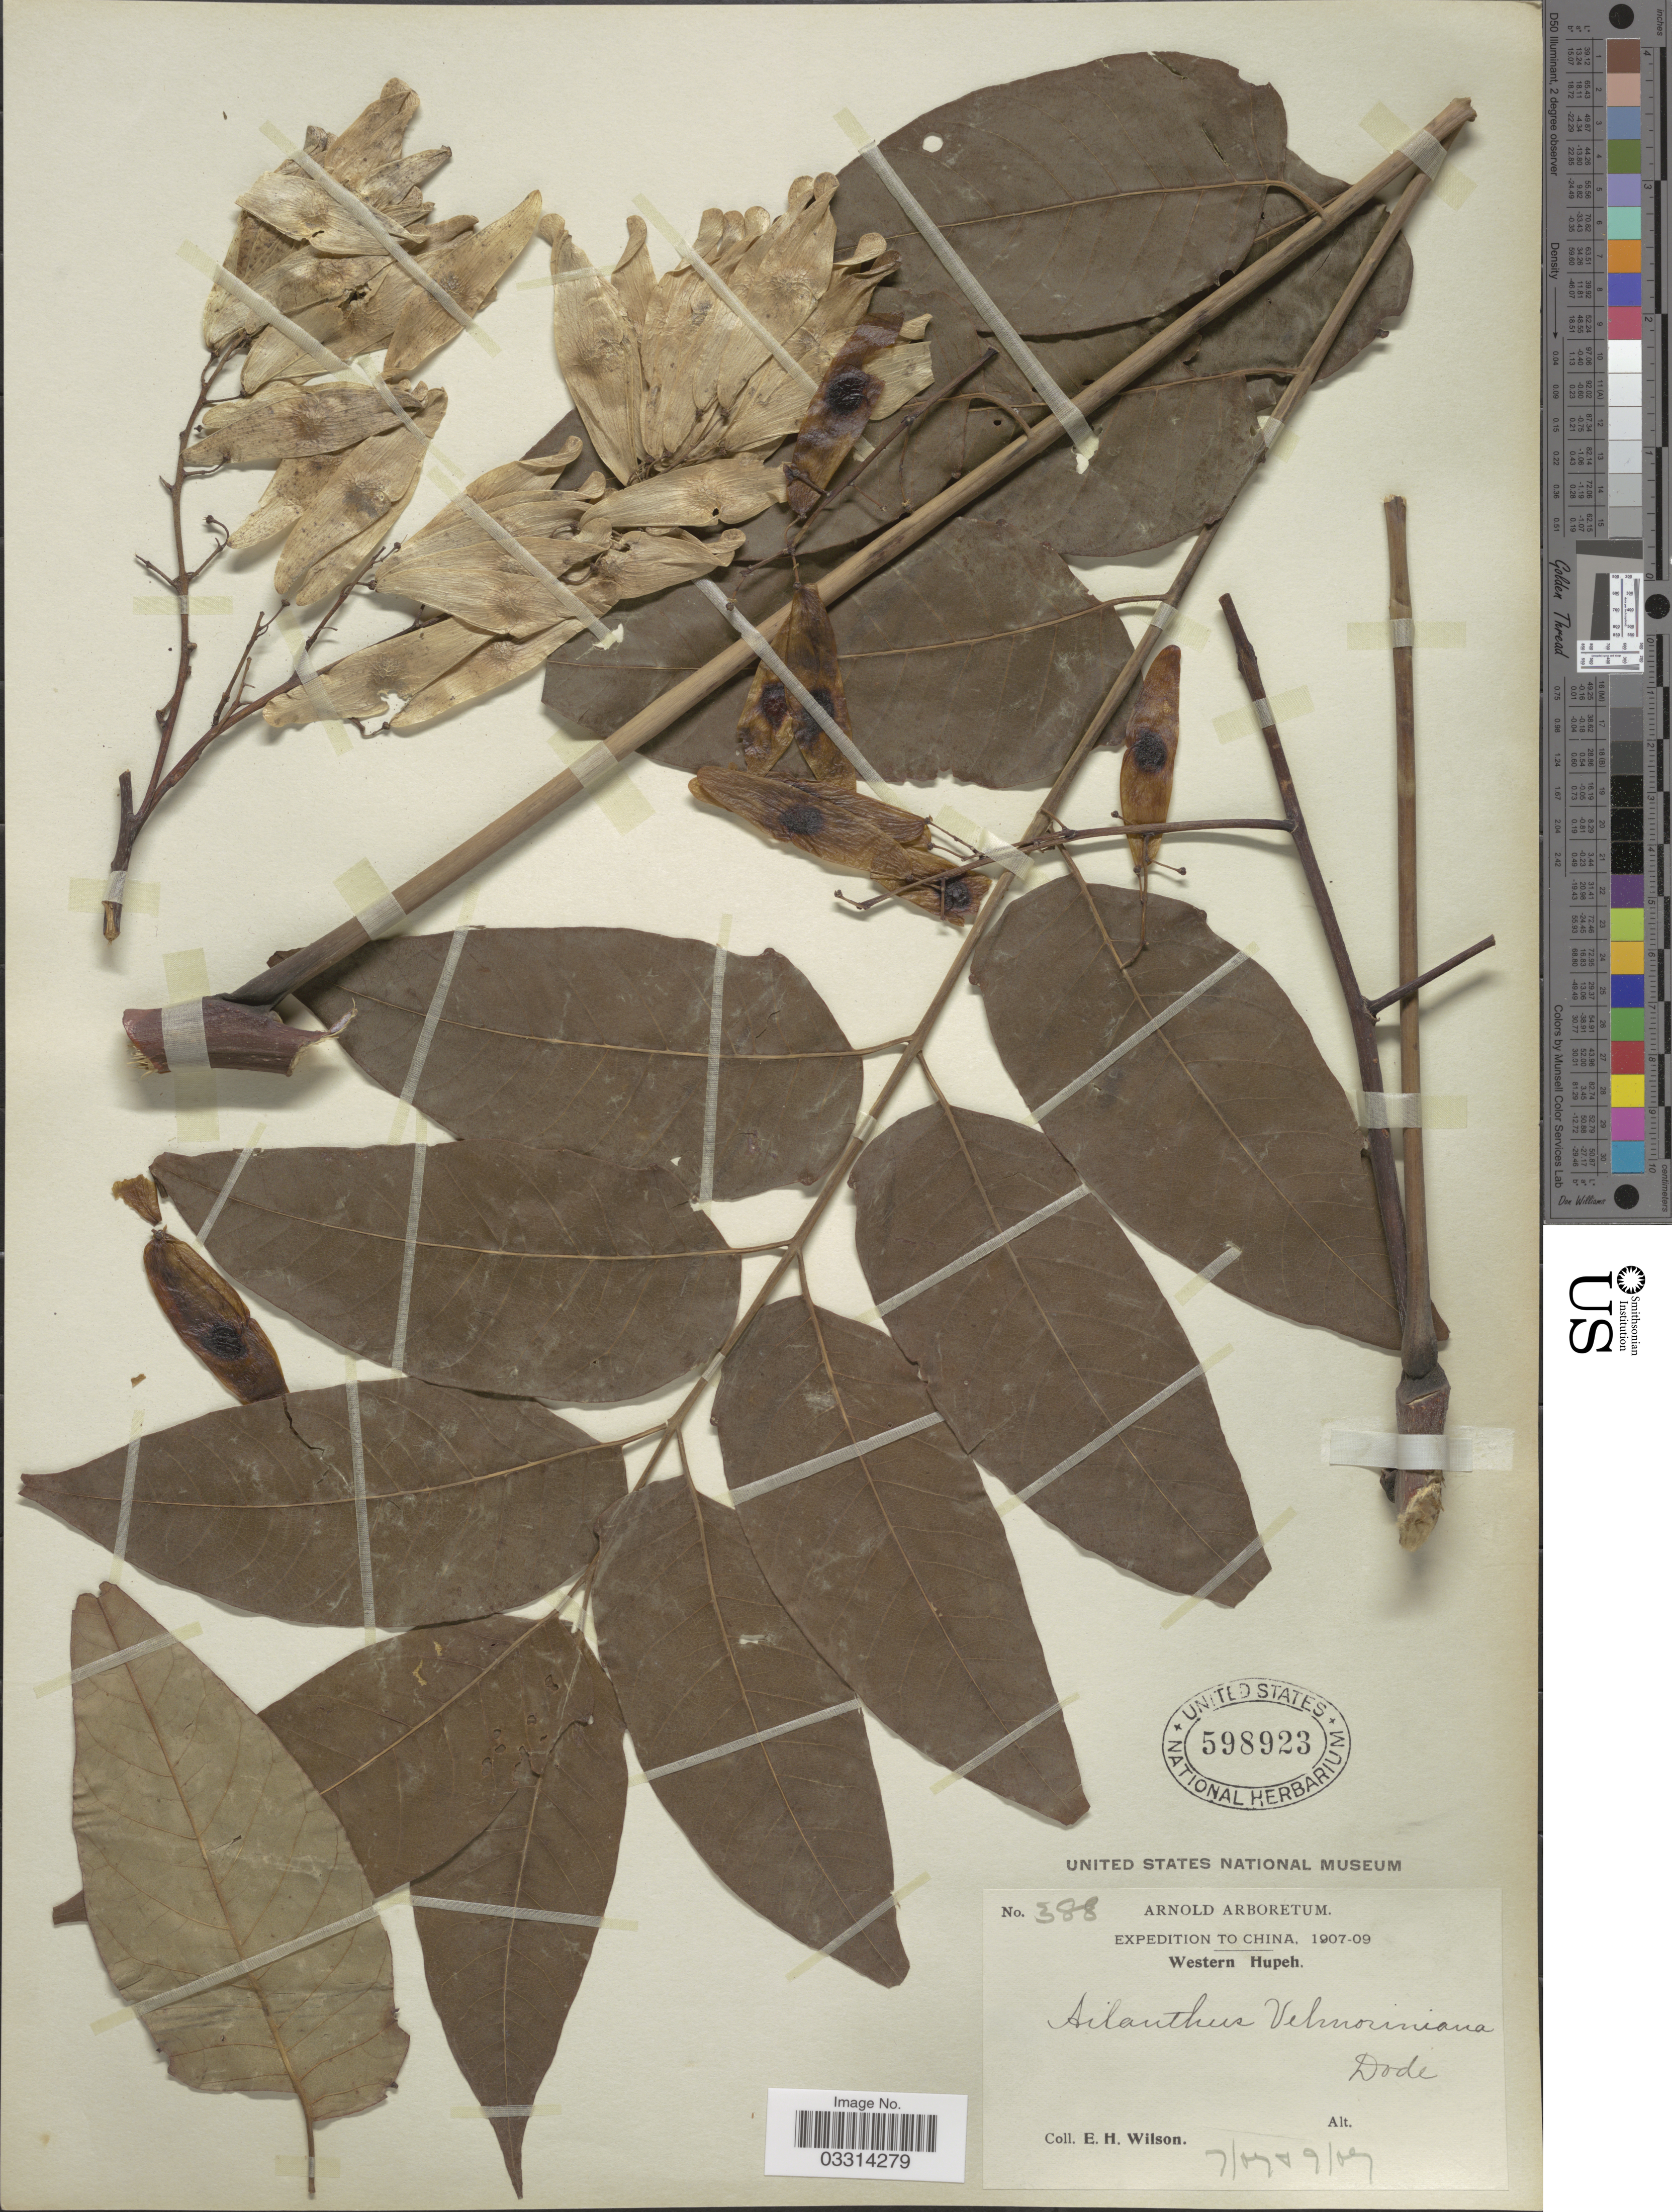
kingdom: Plantae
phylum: Tracheophyta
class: Magnoliopsida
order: Sapindales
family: Simaroubaceae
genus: Ailanthus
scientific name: Ailanthus vilmoriniana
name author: Dode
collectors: E. Wilson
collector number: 388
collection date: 1907-07/1907-09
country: China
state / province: Hubei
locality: Western Hupeh.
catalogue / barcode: US 598923